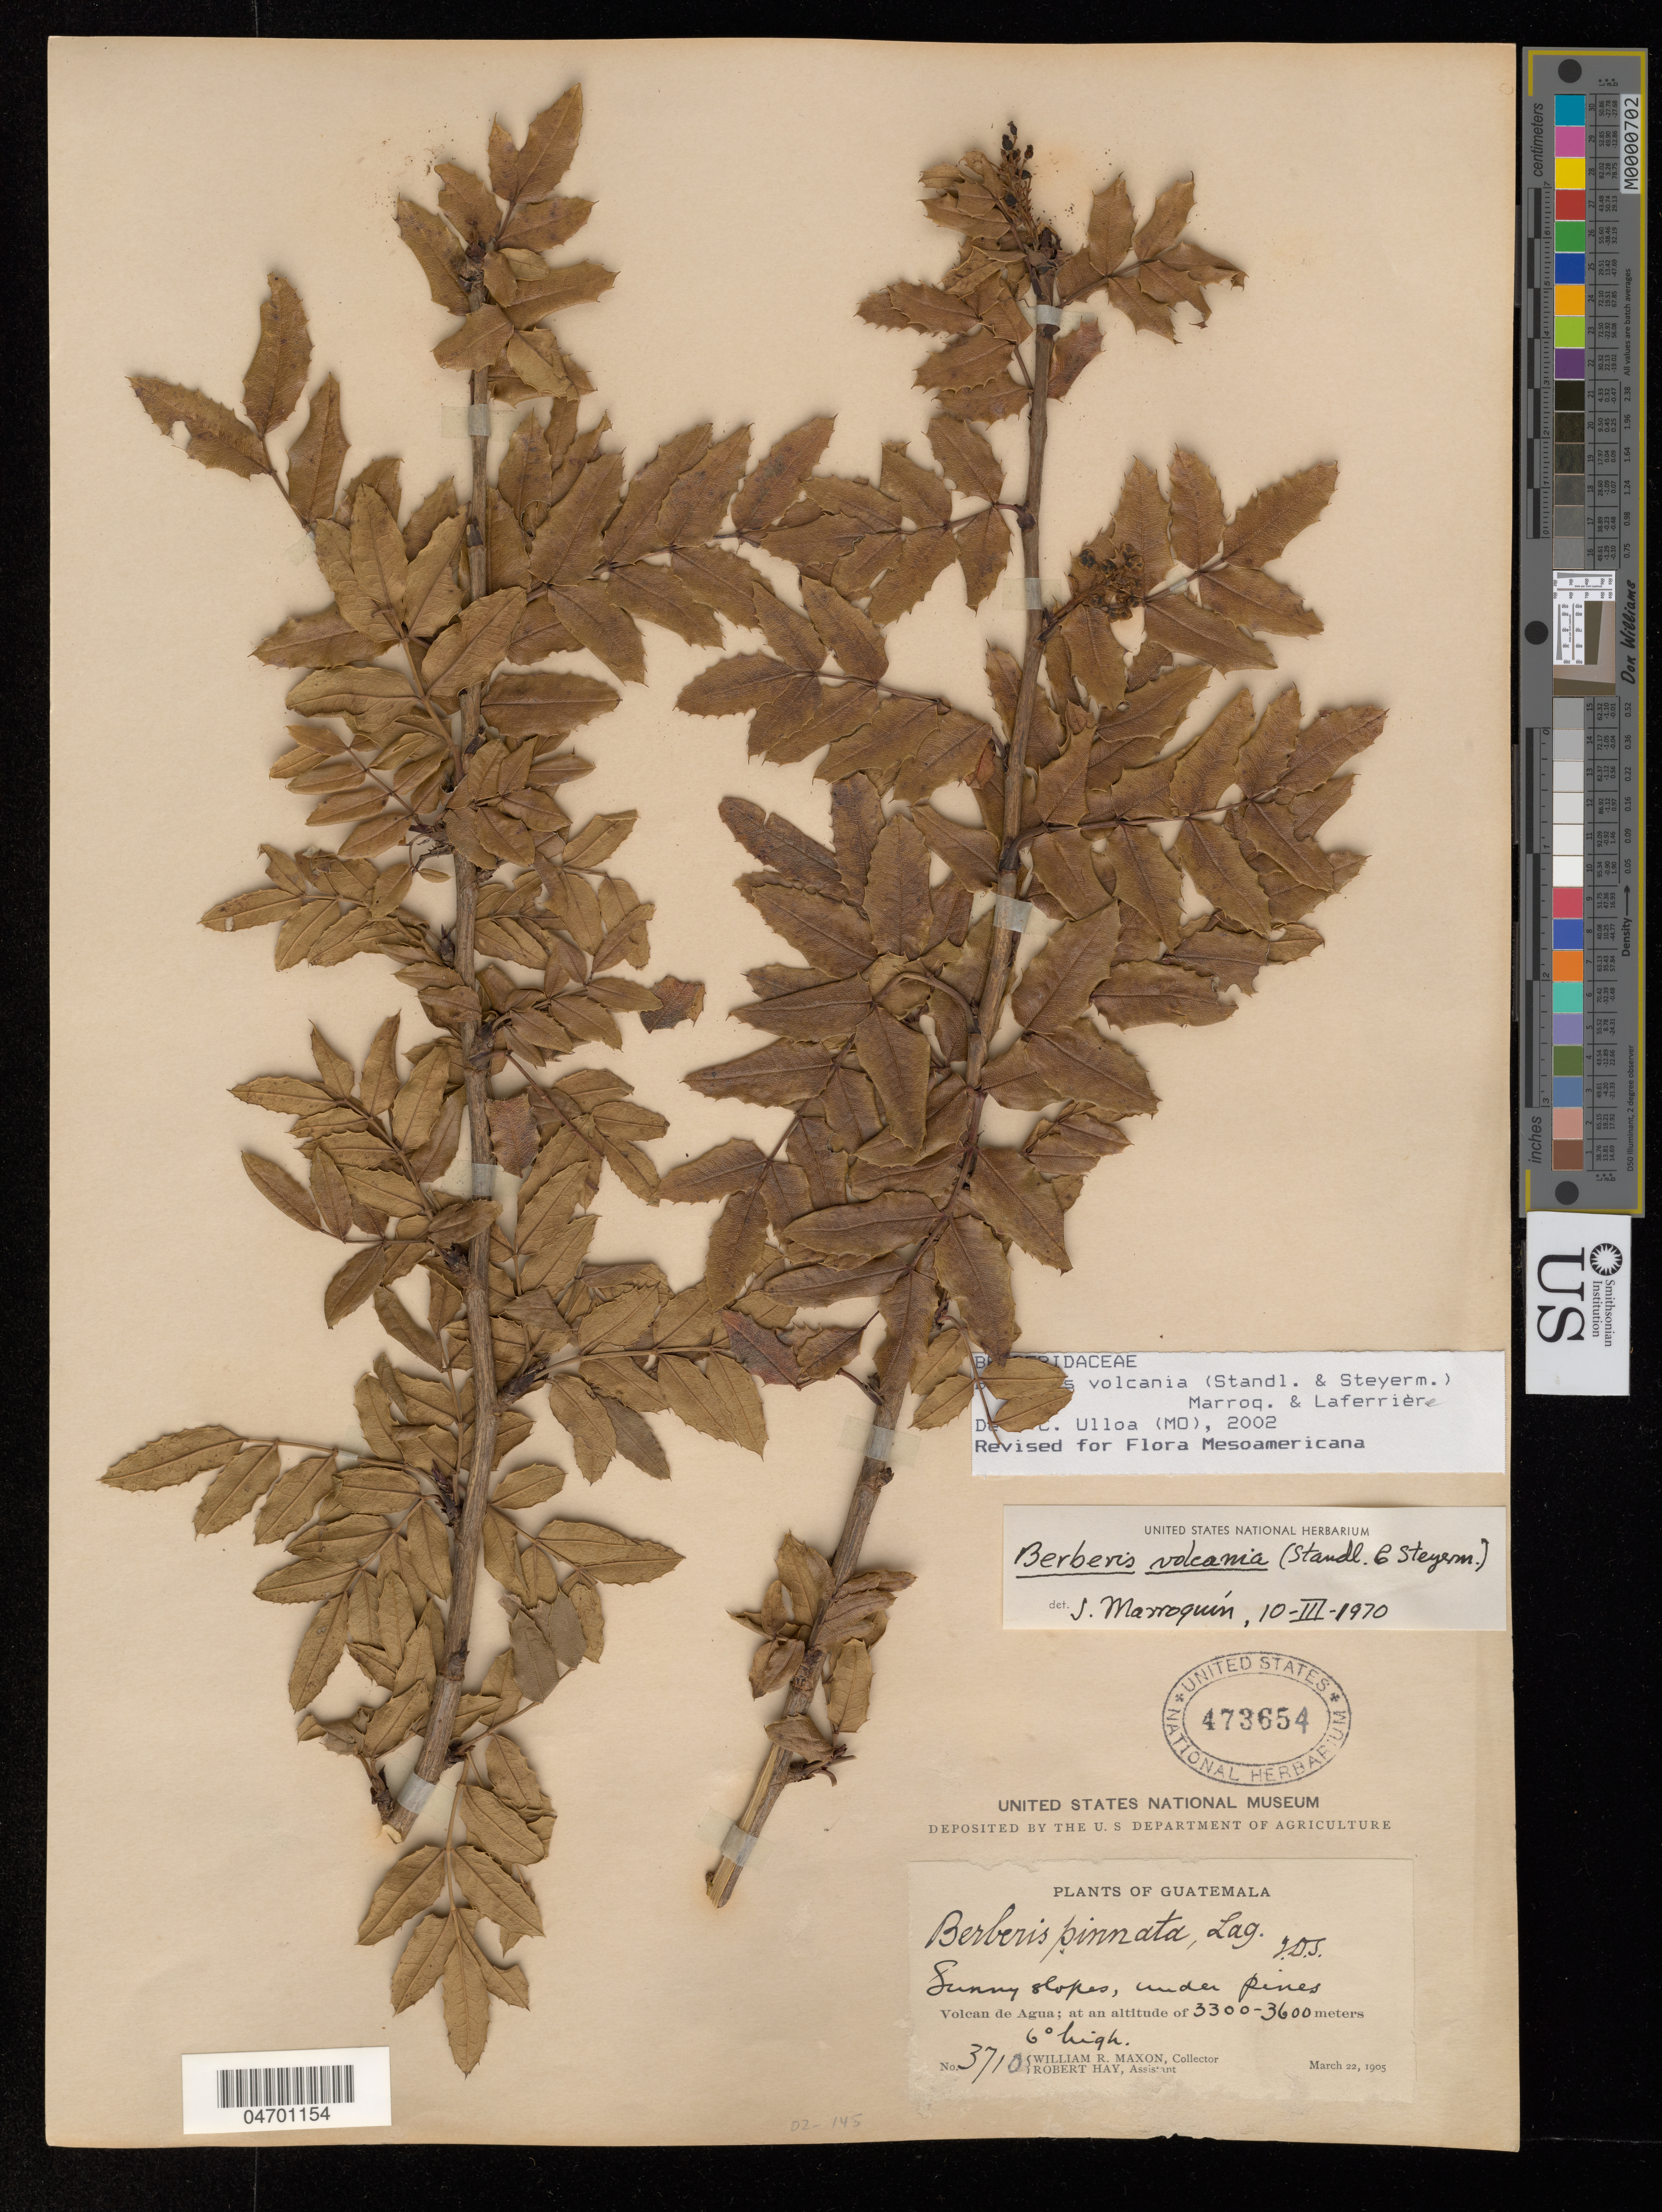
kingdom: Plantae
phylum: Tracheophyta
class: Magnoliopsida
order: Ranunculales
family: Berberidaceae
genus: Berberis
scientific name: Berberis volcania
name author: (Standl. & Steyerm.) Marroq. & Laferr.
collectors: W. R. Maxon & R. Hay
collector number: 3710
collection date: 1905-03-22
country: Guatemala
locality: Volcan de Agua.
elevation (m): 3300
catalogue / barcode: US 473654